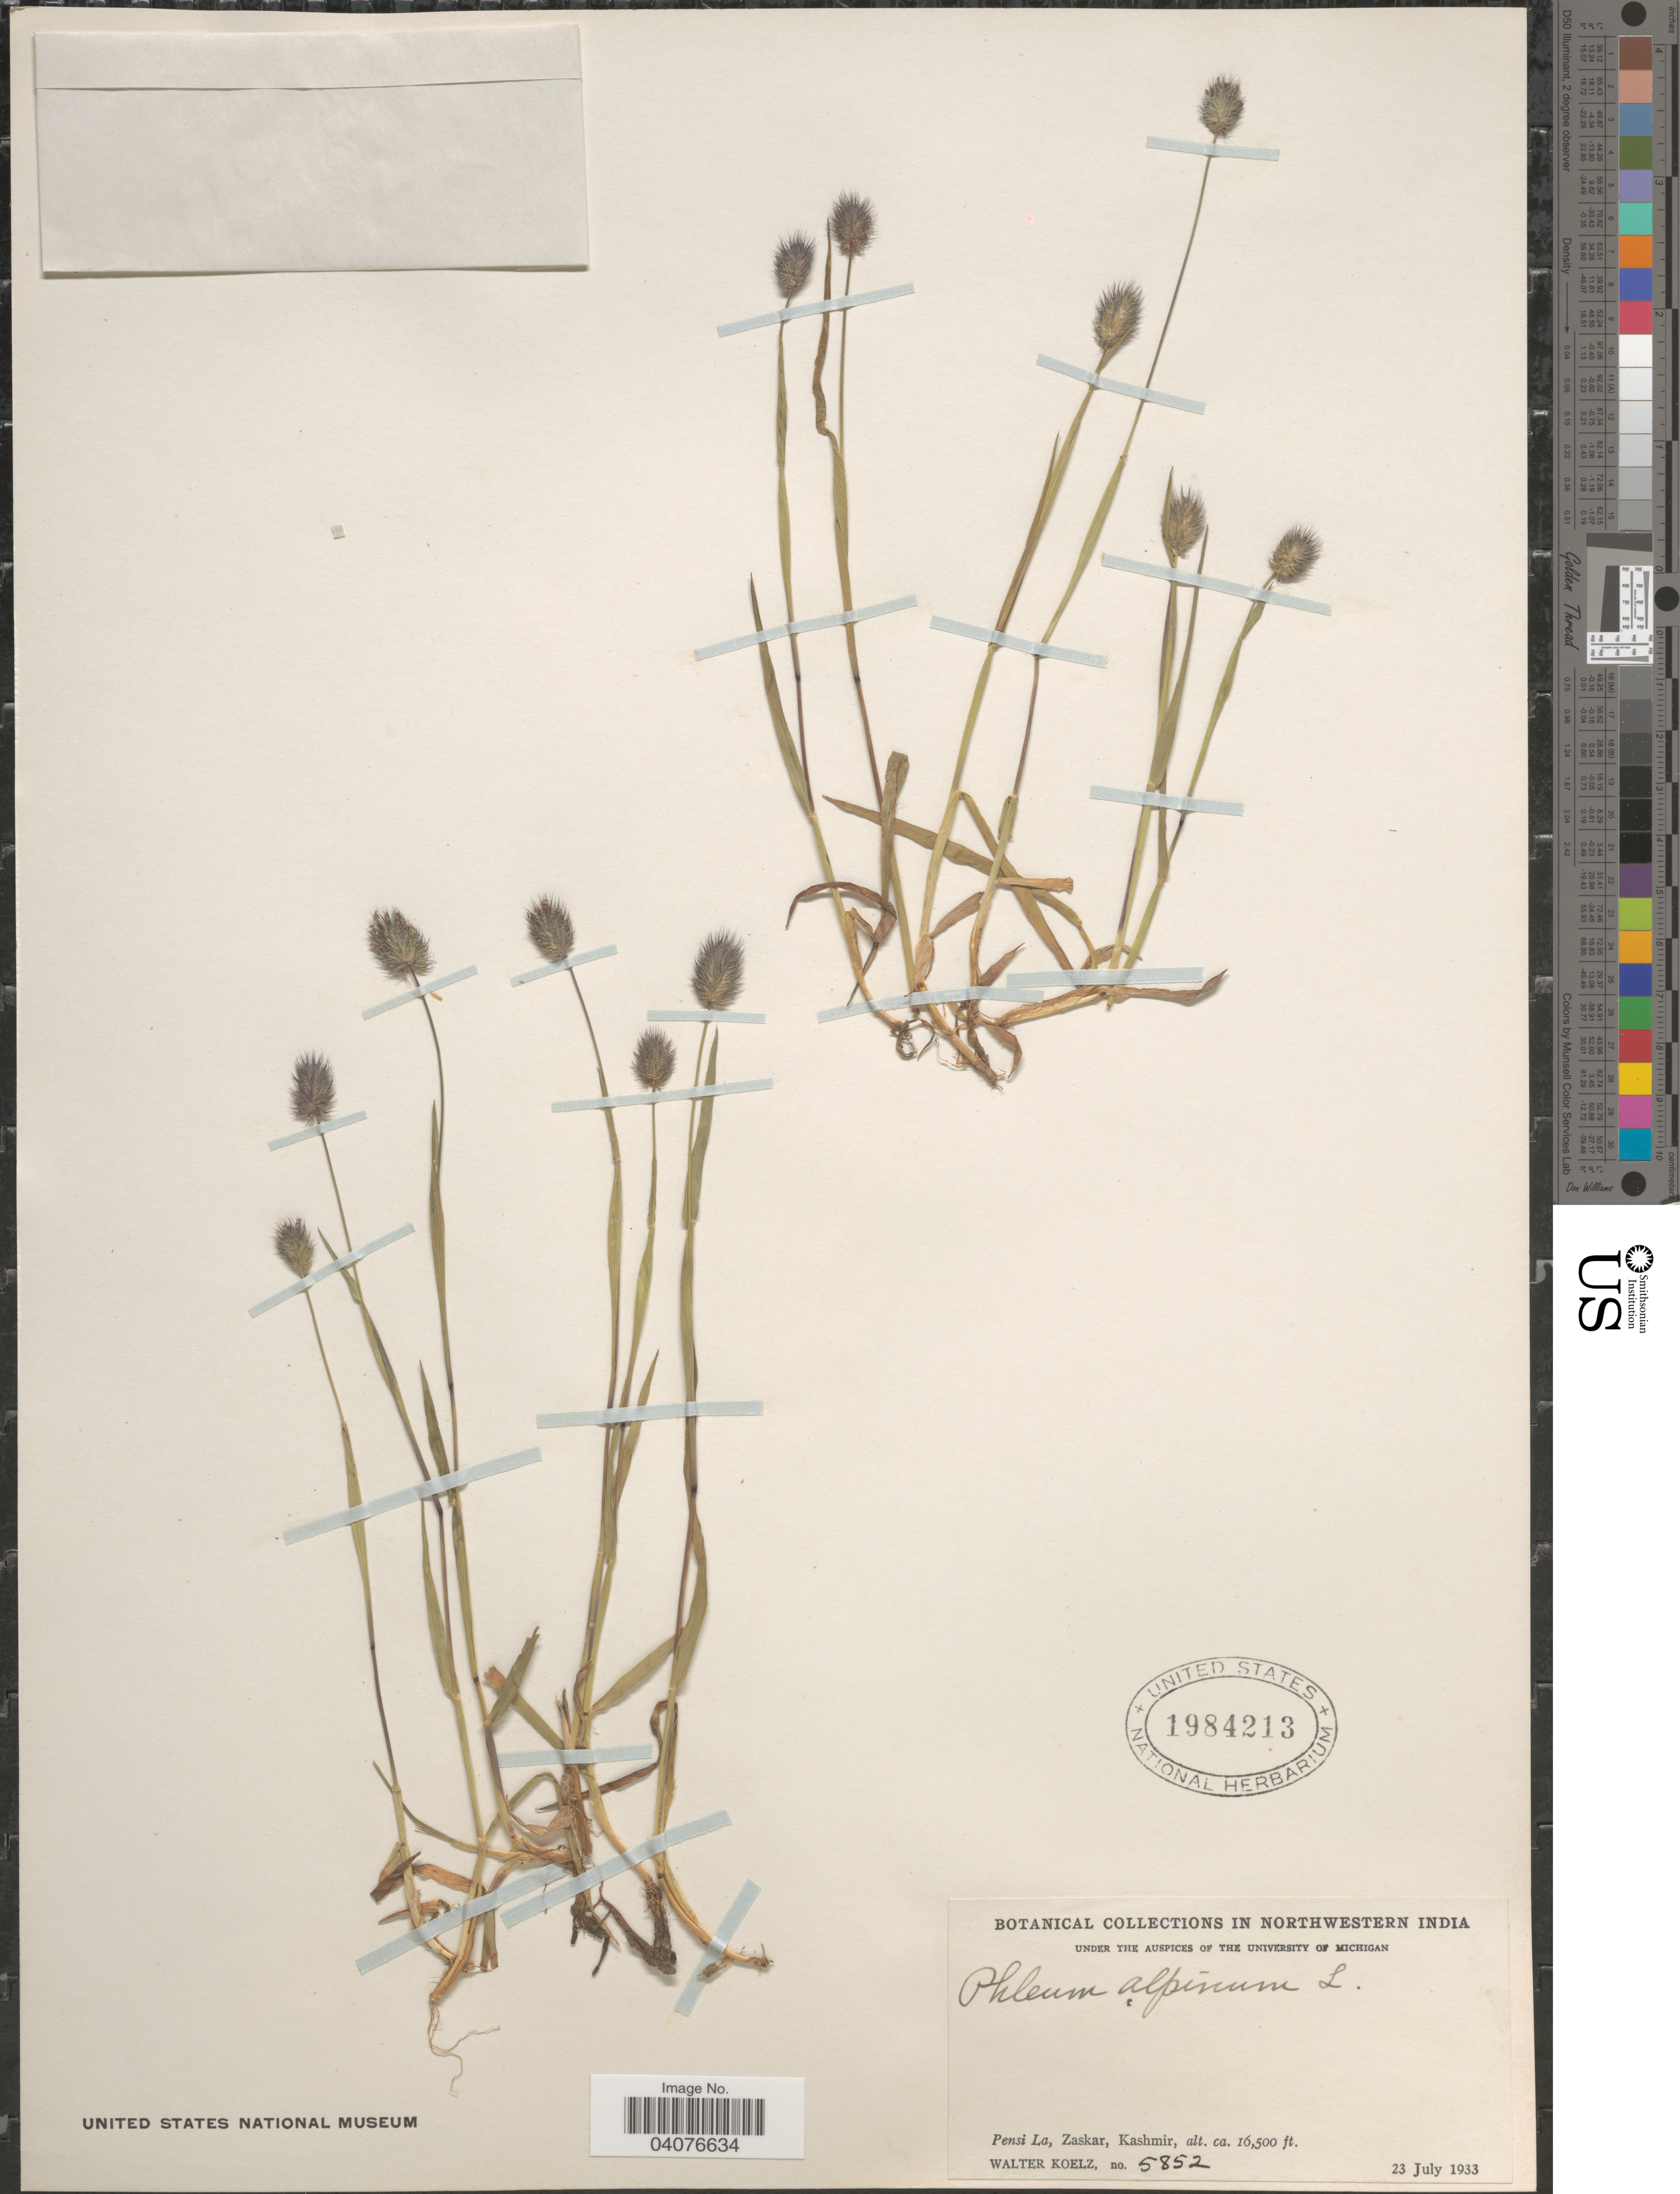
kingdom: Plantae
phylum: Tracheophyta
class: Liliopsida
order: Poales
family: Poaceae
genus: Phleum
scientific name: Phleum alpinum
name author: L.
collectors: W. N. Koelz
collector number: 5852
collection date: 1933-07-23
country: India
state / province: Jammu and Kashmir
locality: In Northwestern India. Pensi La, Zaskar, Kashmir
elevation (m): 5029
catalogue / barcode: US 1984213